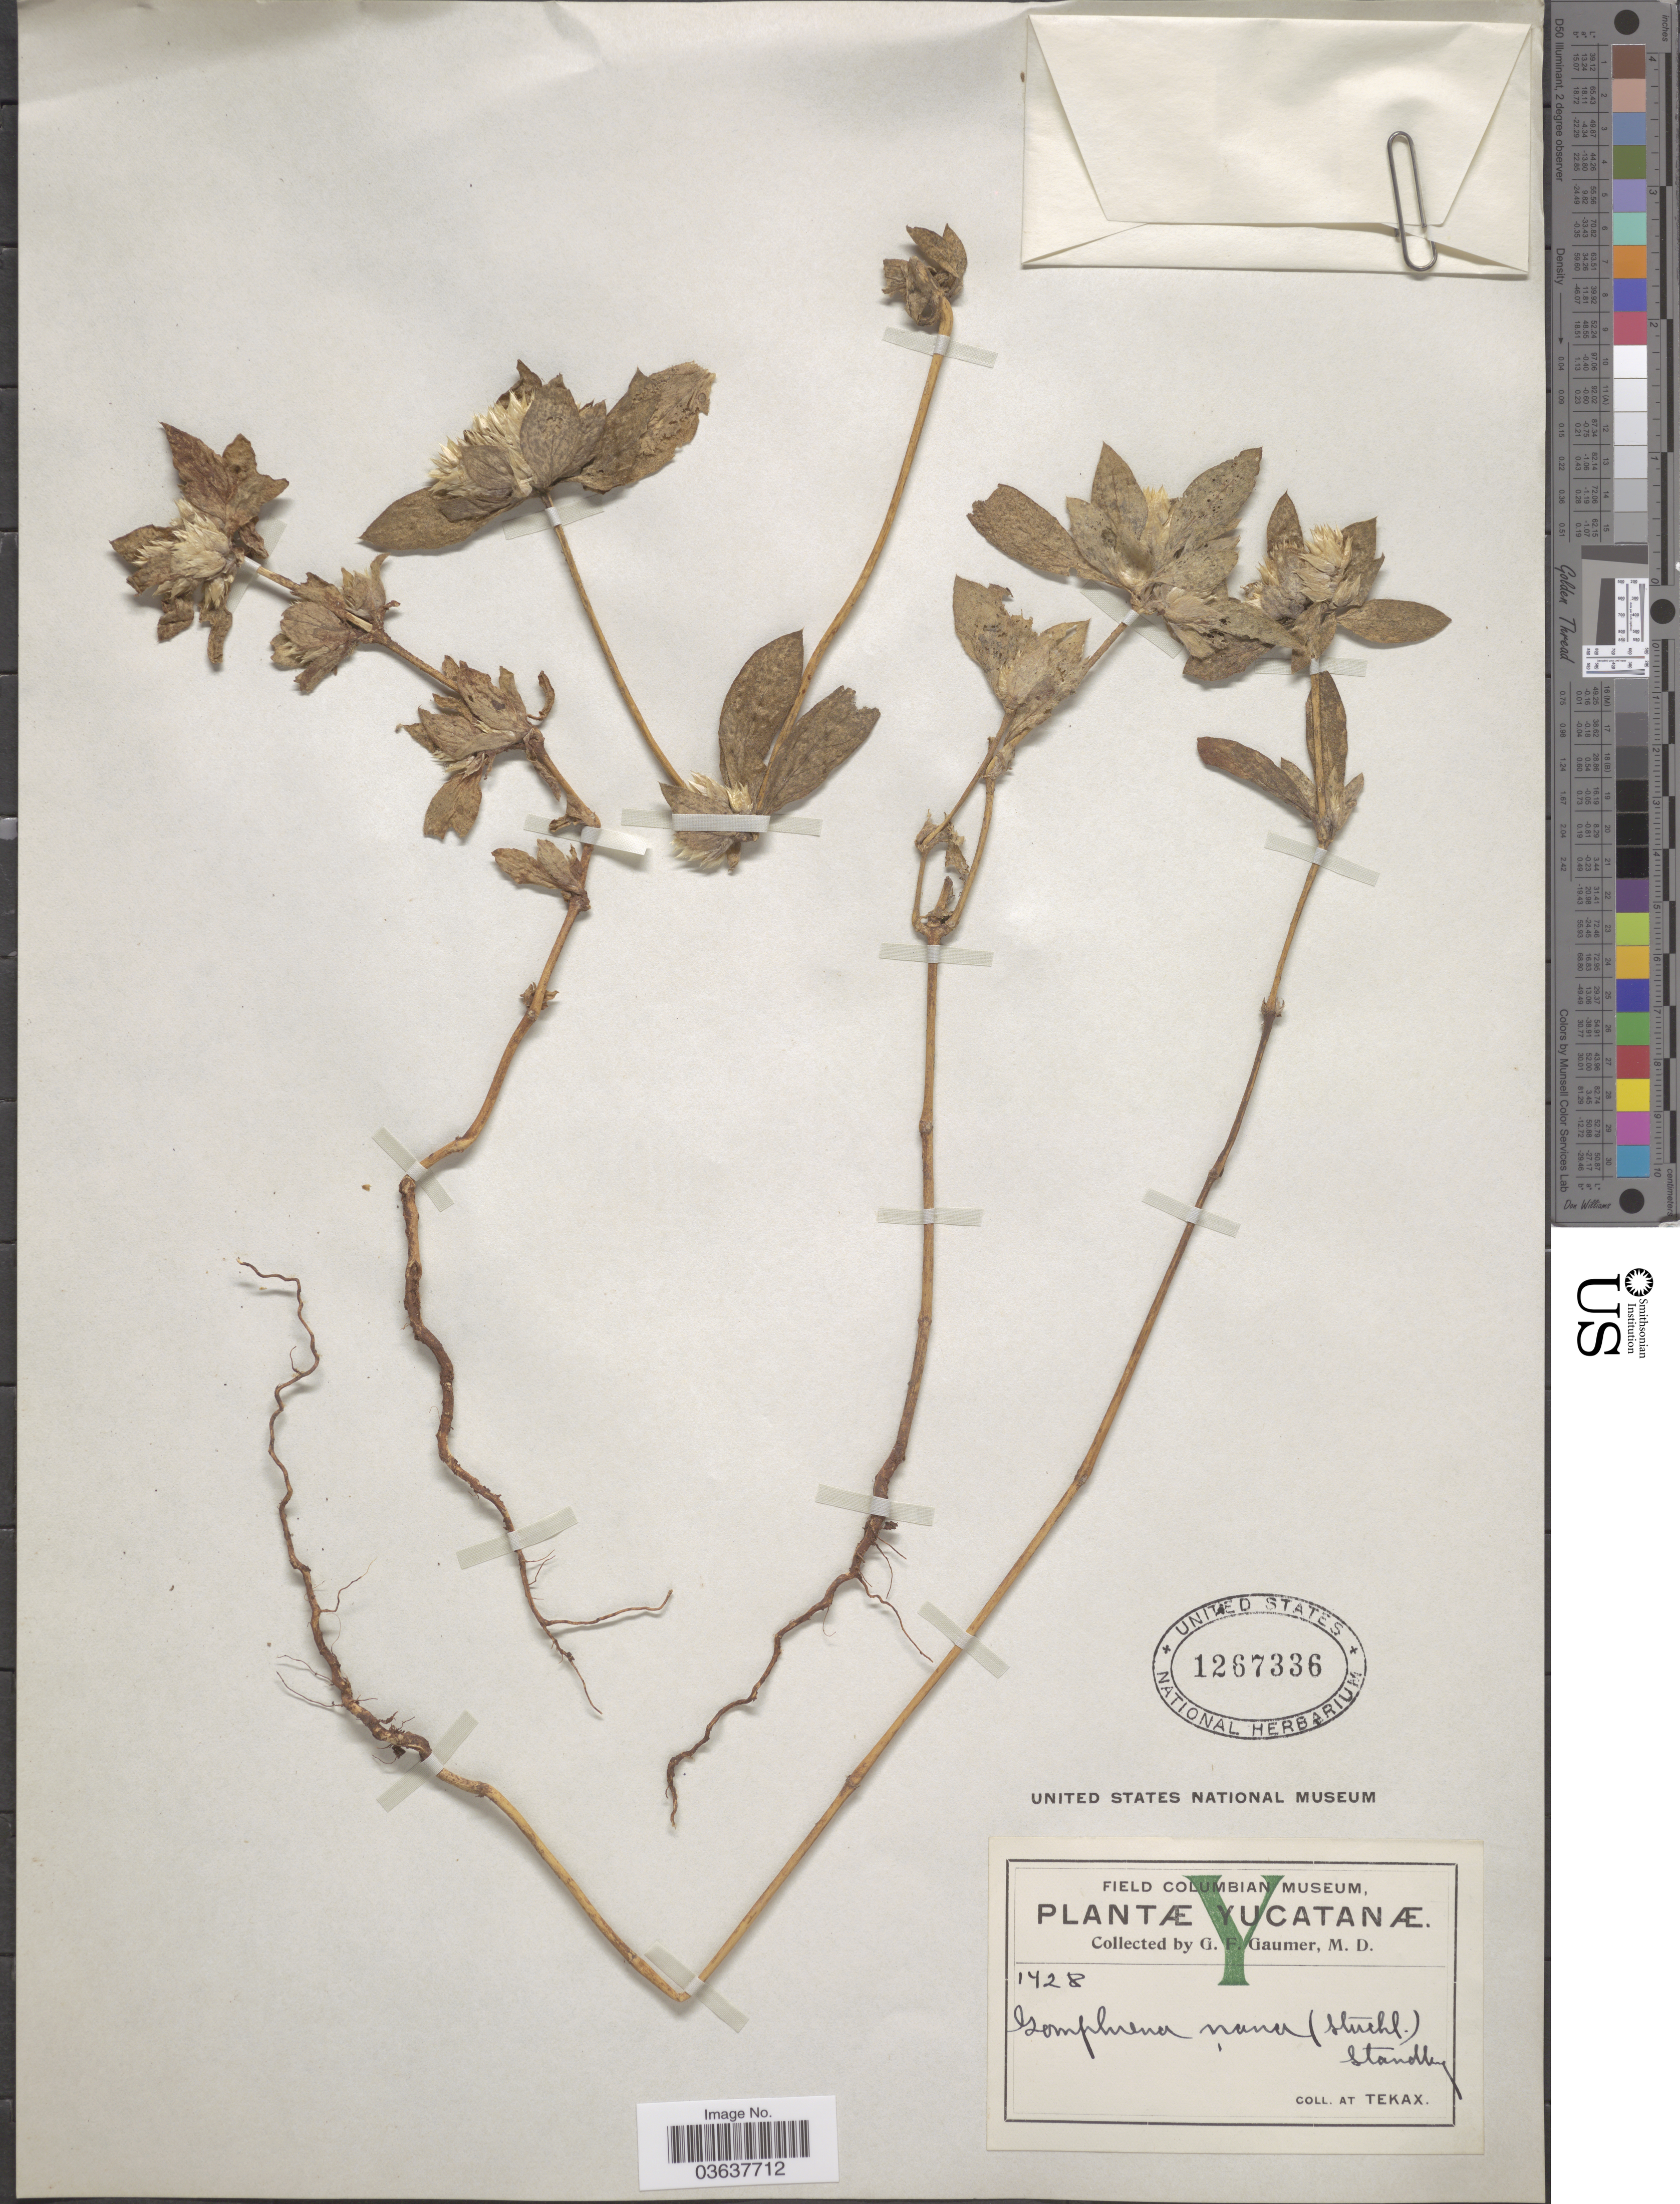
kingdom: Plantae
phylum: Tracheophyta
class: Magnoliopsida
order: Caryophyllales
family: Amaranthaceae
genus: Gomphrena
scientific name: Gomphrena nana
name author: (Stuchlík) Standl.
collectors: G. F. Gaumer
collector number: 1428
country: Mexico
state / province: Yucatán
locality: Tekax.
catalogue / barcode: US 1267336